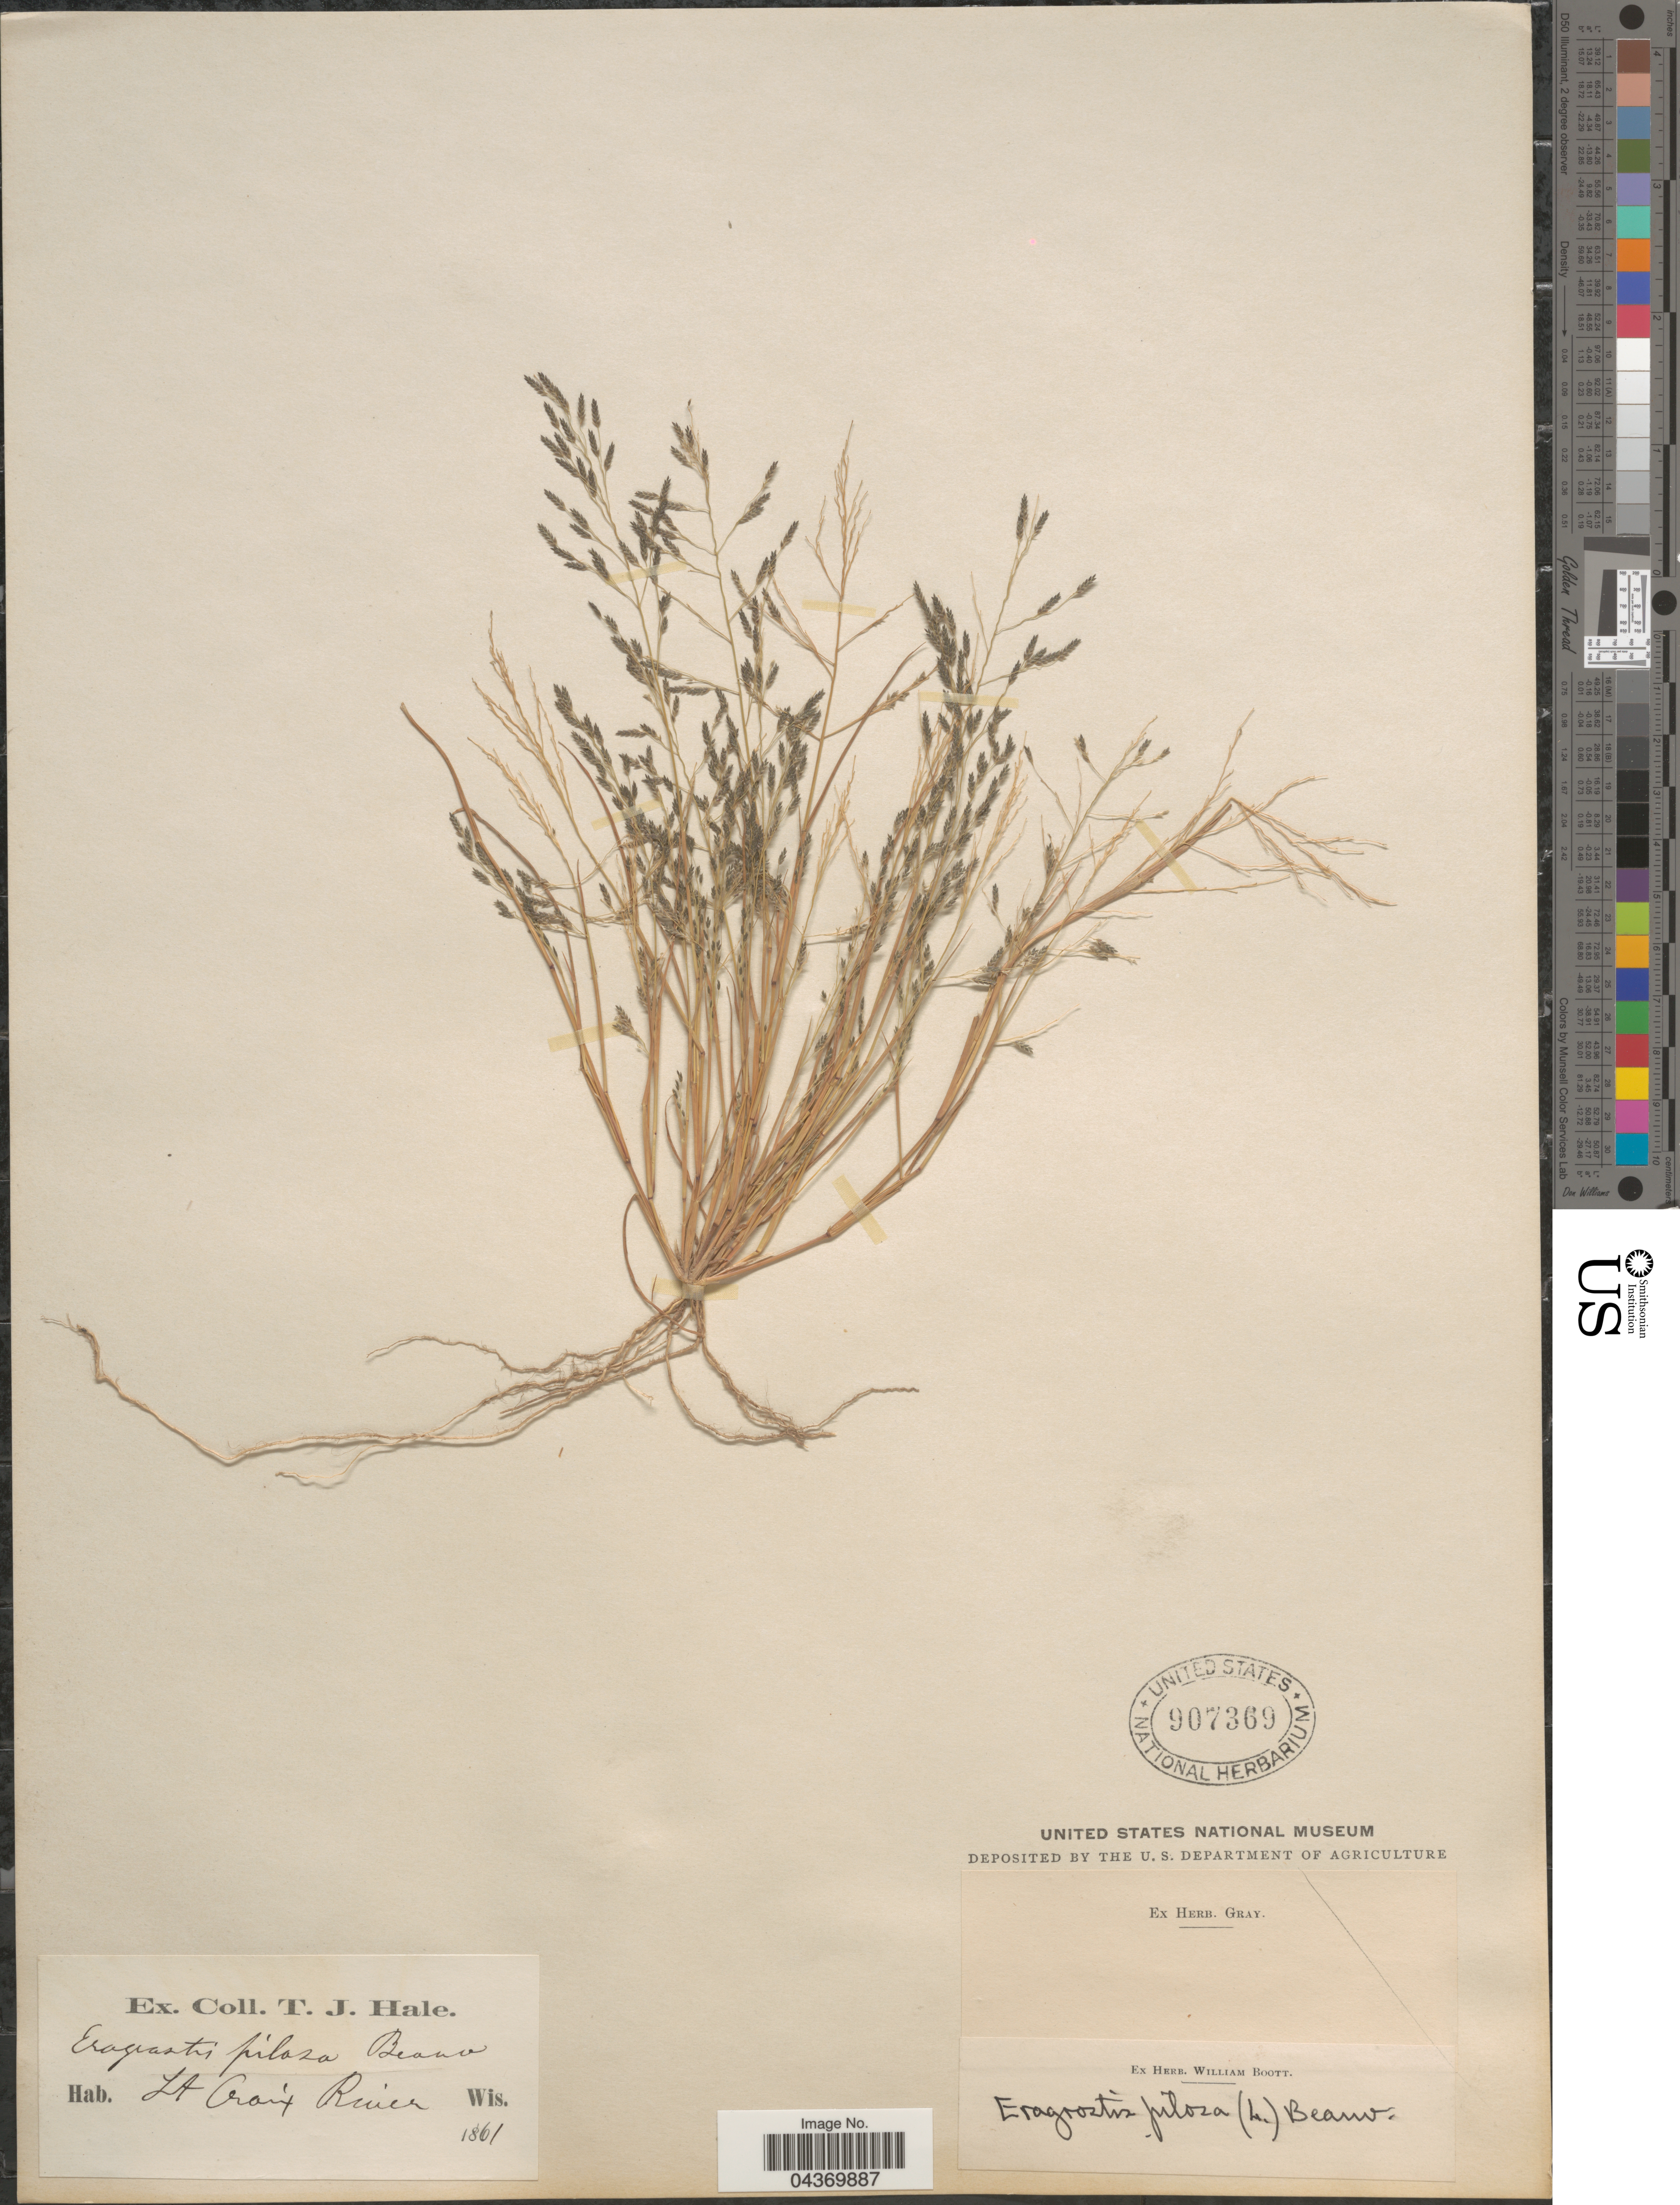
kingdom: Plantae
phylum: Tracheophyta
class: Liliopsida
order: Poales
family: Poaceae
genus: Eragrostis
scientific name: Eragrostis pectinacea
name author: (Michx.) Nees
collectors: T. Hale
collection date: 1861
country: United States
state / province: Wisconsin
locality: St. Croix River.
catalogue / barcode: US 907369